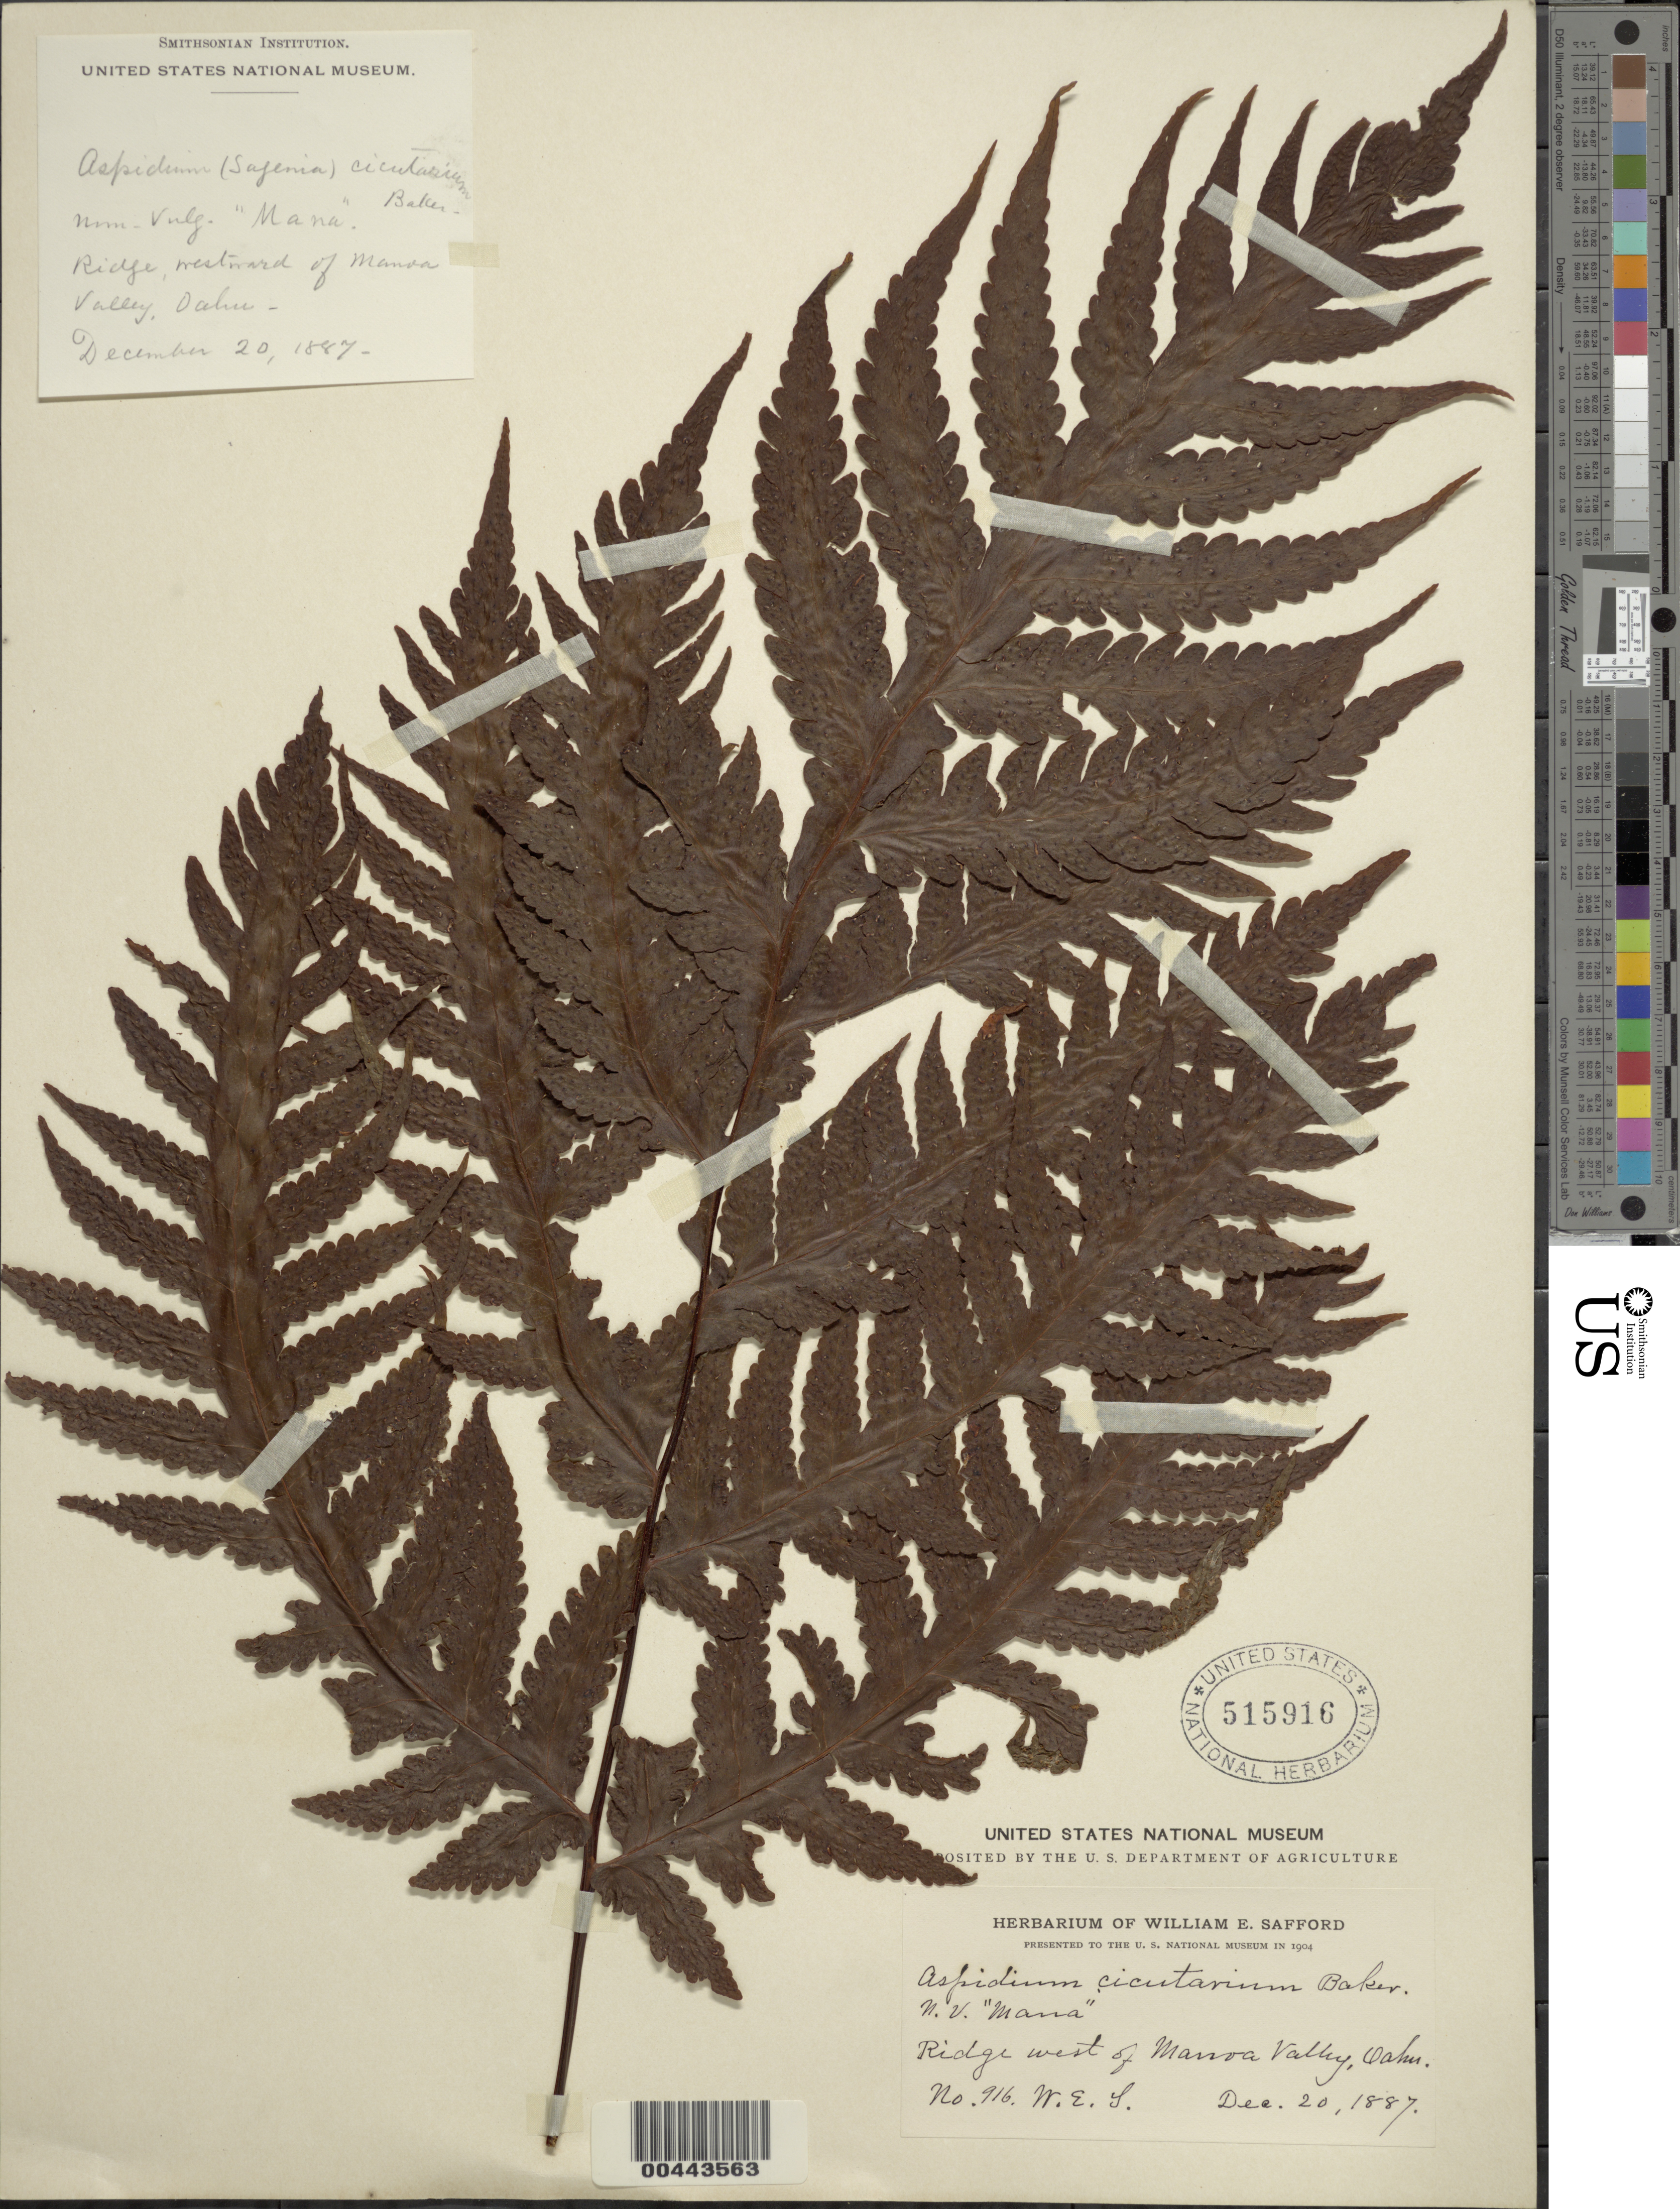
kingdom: Plantae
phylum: Tracheophyta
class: Polypodiopsida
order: Polypodiales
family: Tectariaceae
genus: Tectaria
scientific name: Tectaria gaudichaudii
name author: (Mett.) Maxon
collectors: W. E. Safford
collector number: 916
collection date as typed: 20 Dec 1887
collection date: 1887-12-20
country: United States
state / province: Hawaii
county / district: Honolulu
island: Oahu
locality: Ridge W of Manoa Valley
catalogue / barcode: US 515916